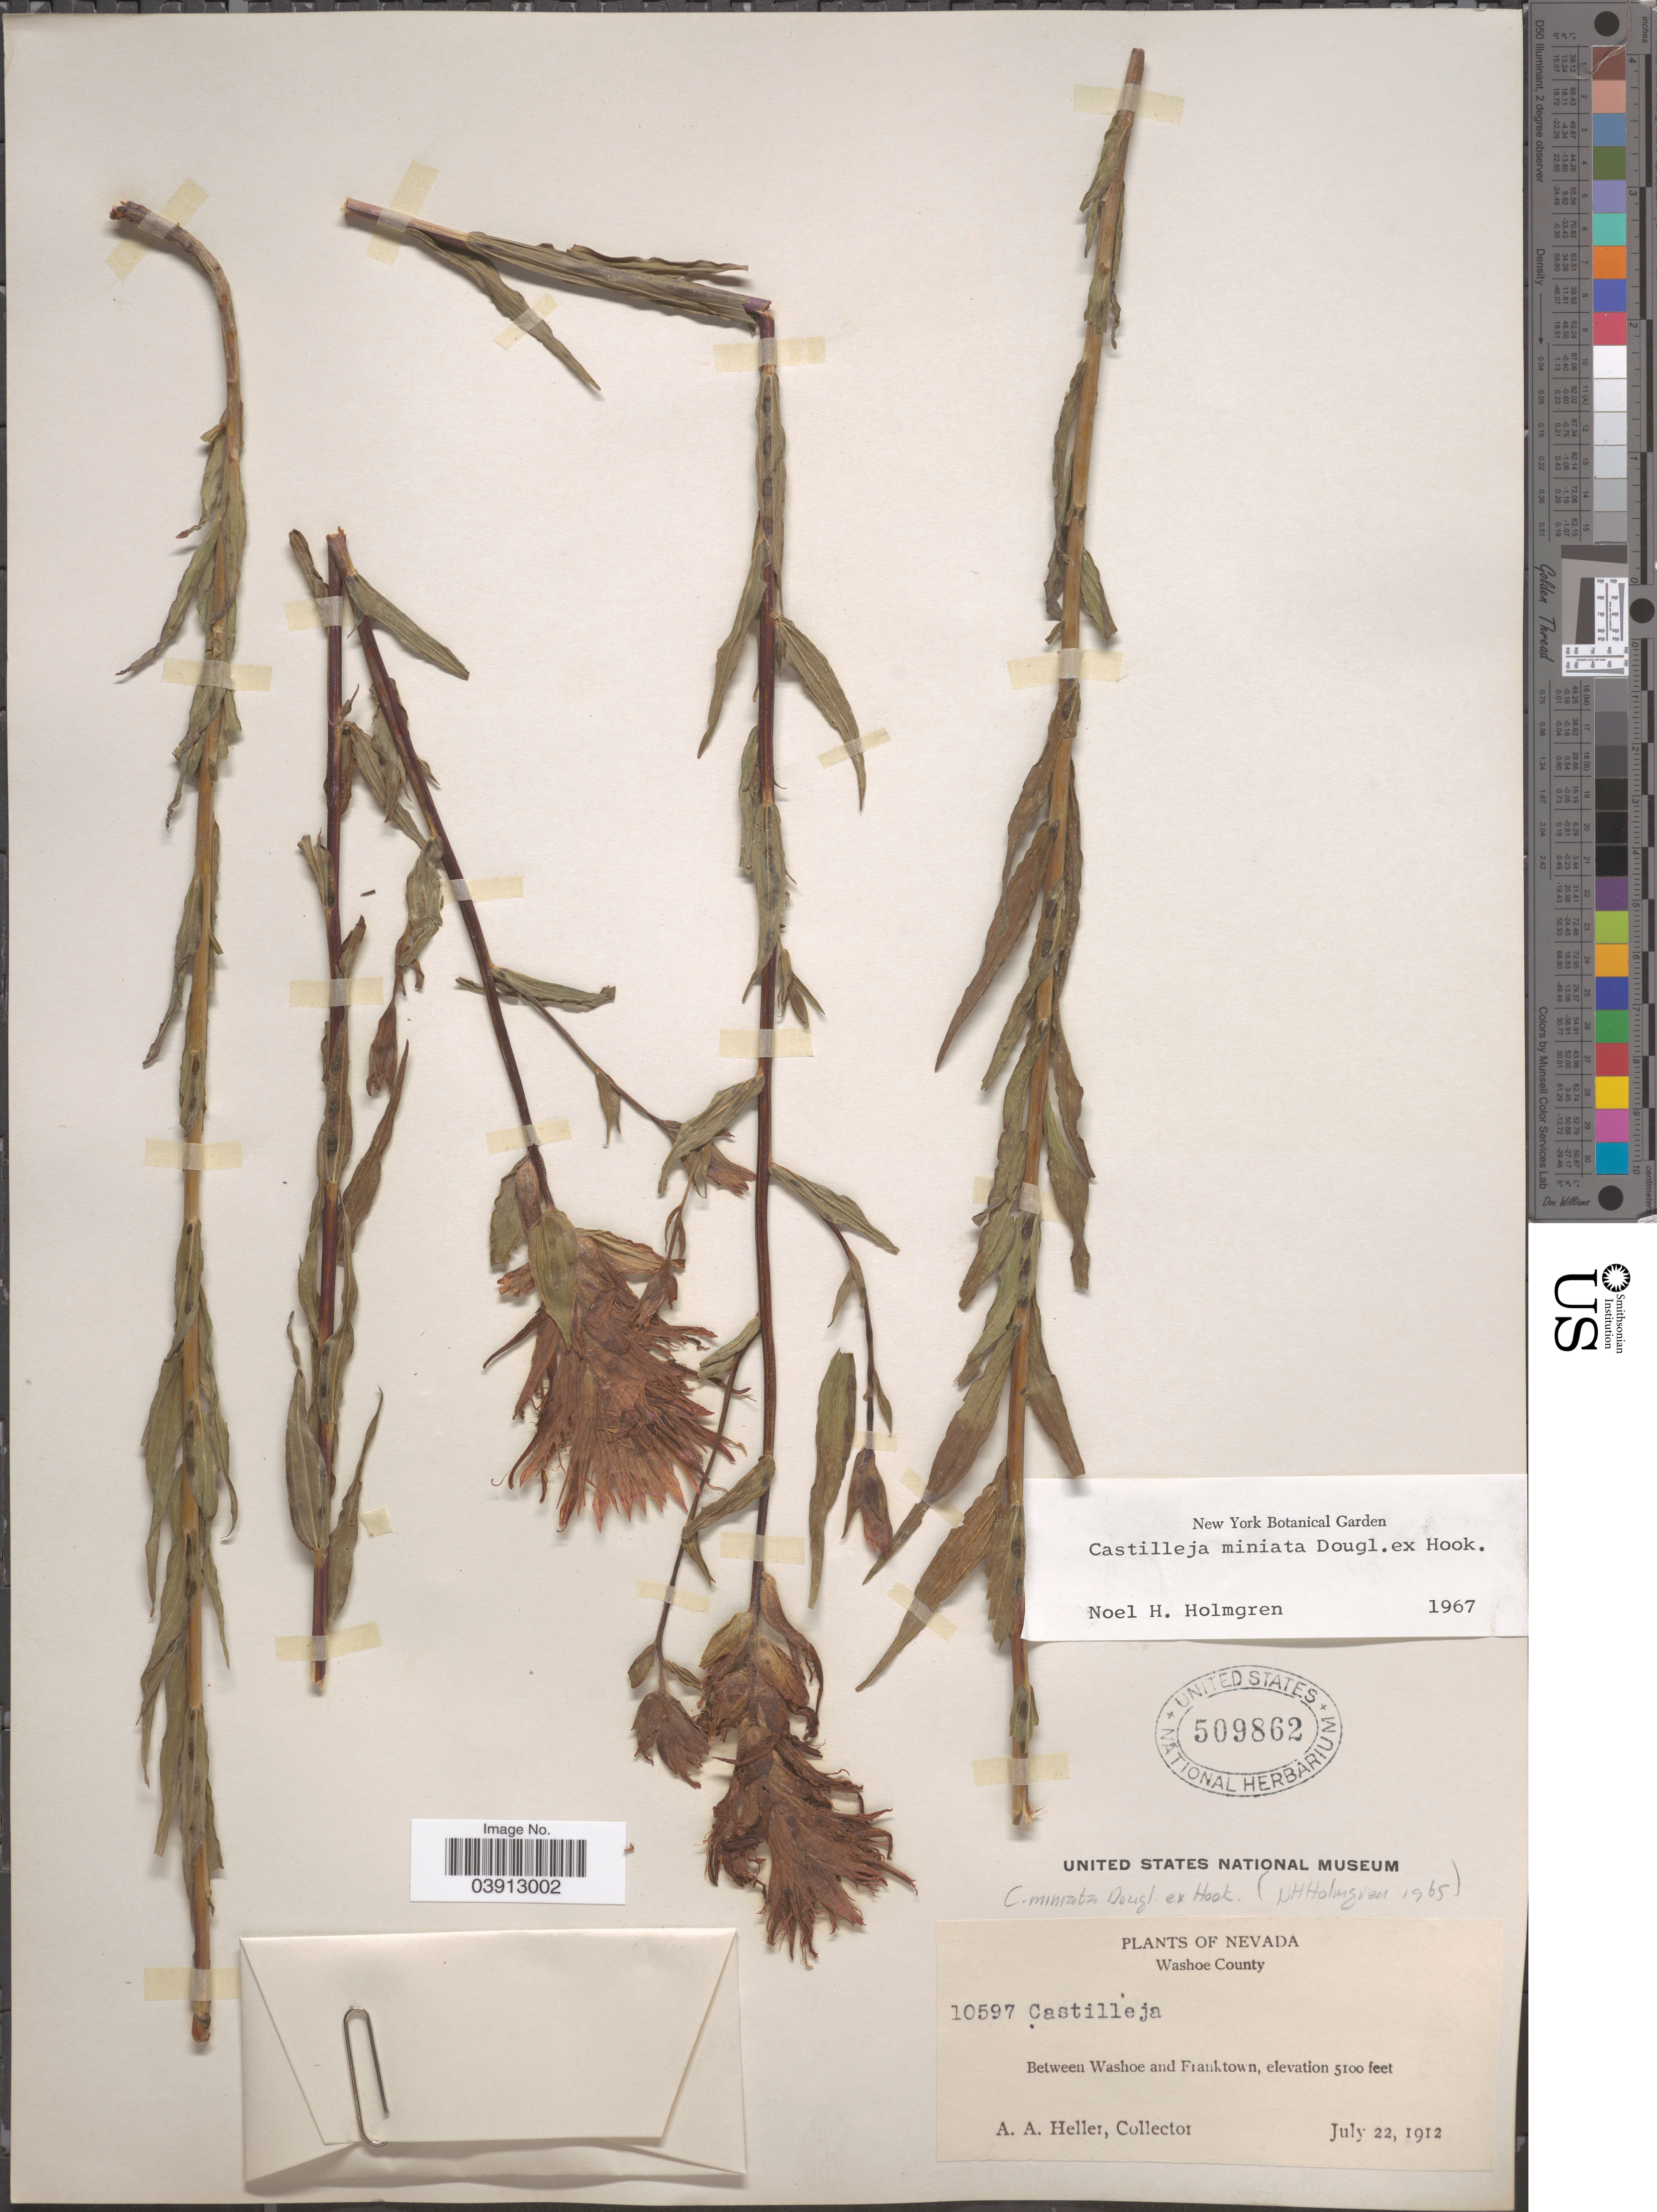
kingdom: Plantae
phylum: Tracheophyta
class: Magnoliopsida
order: Lamiales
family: Orobanchaceae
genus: Castilleja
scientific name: Castilleja miniata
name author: Douglas ex Hook.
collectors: A. A. Heller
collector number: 10597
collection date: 1912-07-22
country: United States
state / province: Nevada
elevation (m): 1554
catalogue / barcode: US 509862